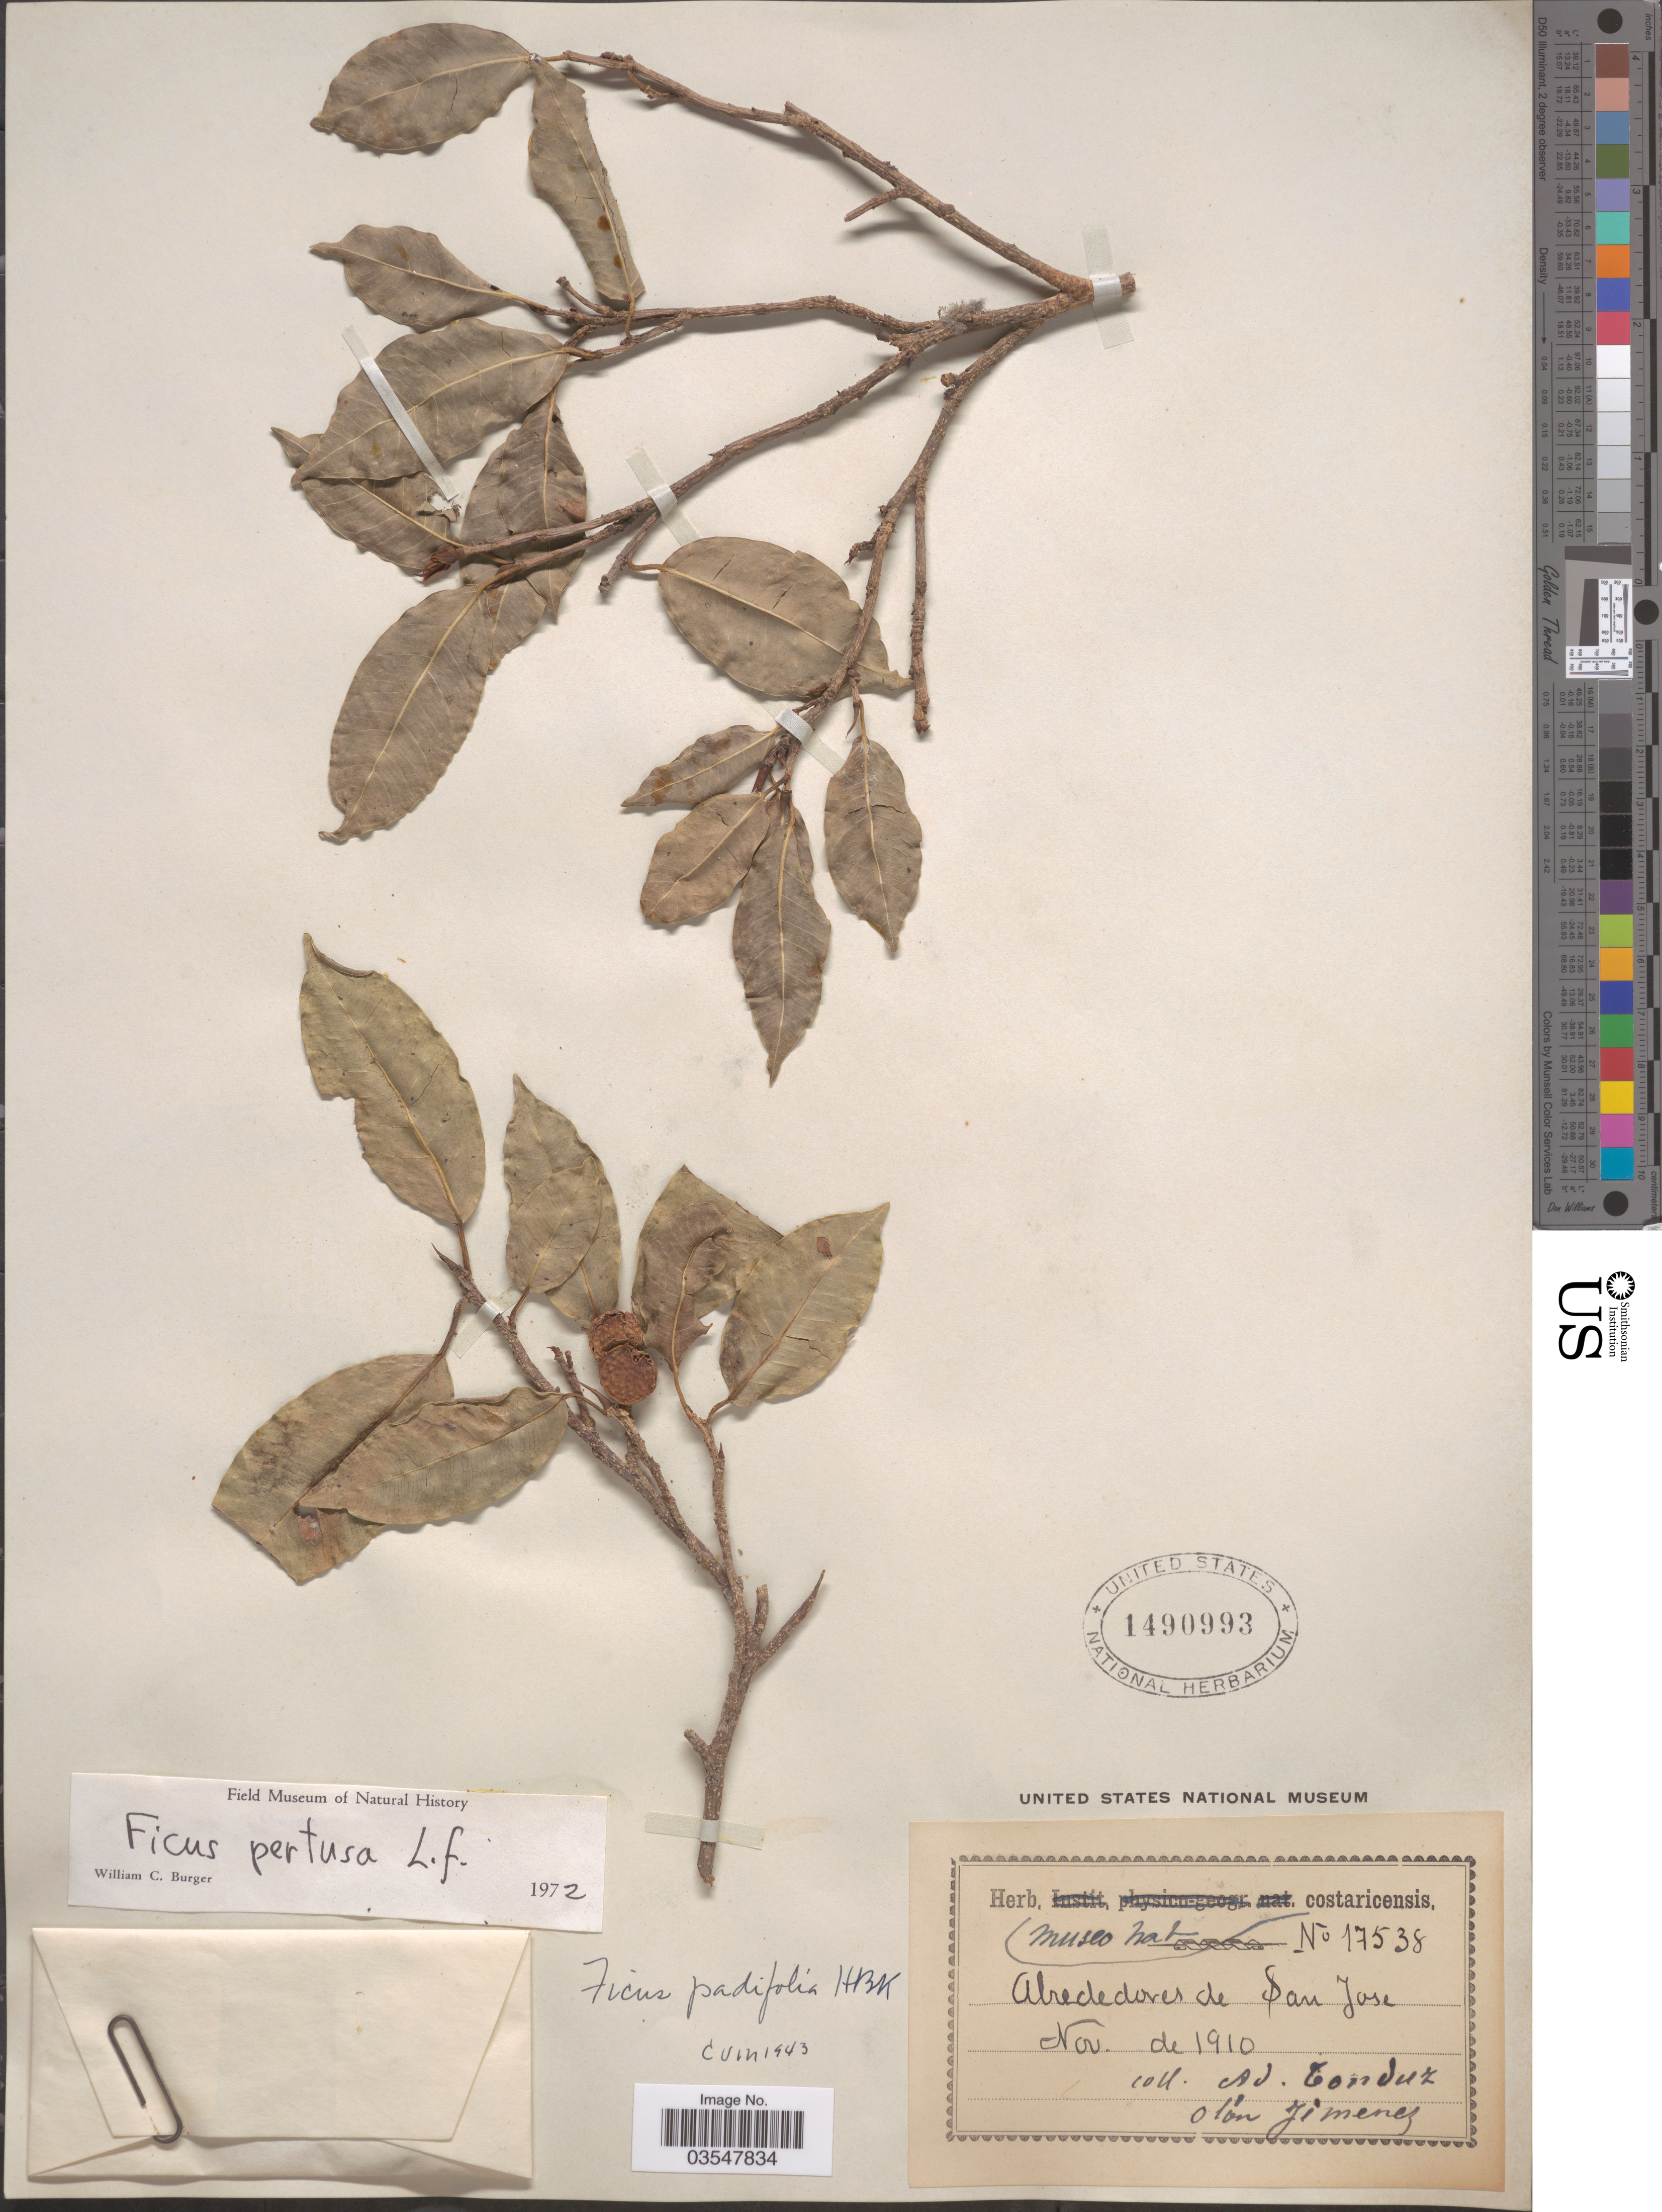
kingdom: Plantae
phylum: Tracheophyta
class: Magnoliopsida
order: Rosales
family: Moraceae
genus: Ficus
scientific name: Ficus pertusa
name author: L. f.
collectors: A. Tonduz & O. Jimenez L.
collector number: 17538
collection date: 1910-11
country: Costa Rica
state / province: San José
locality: Alrededores de San Jose.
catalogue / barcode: US 1490993